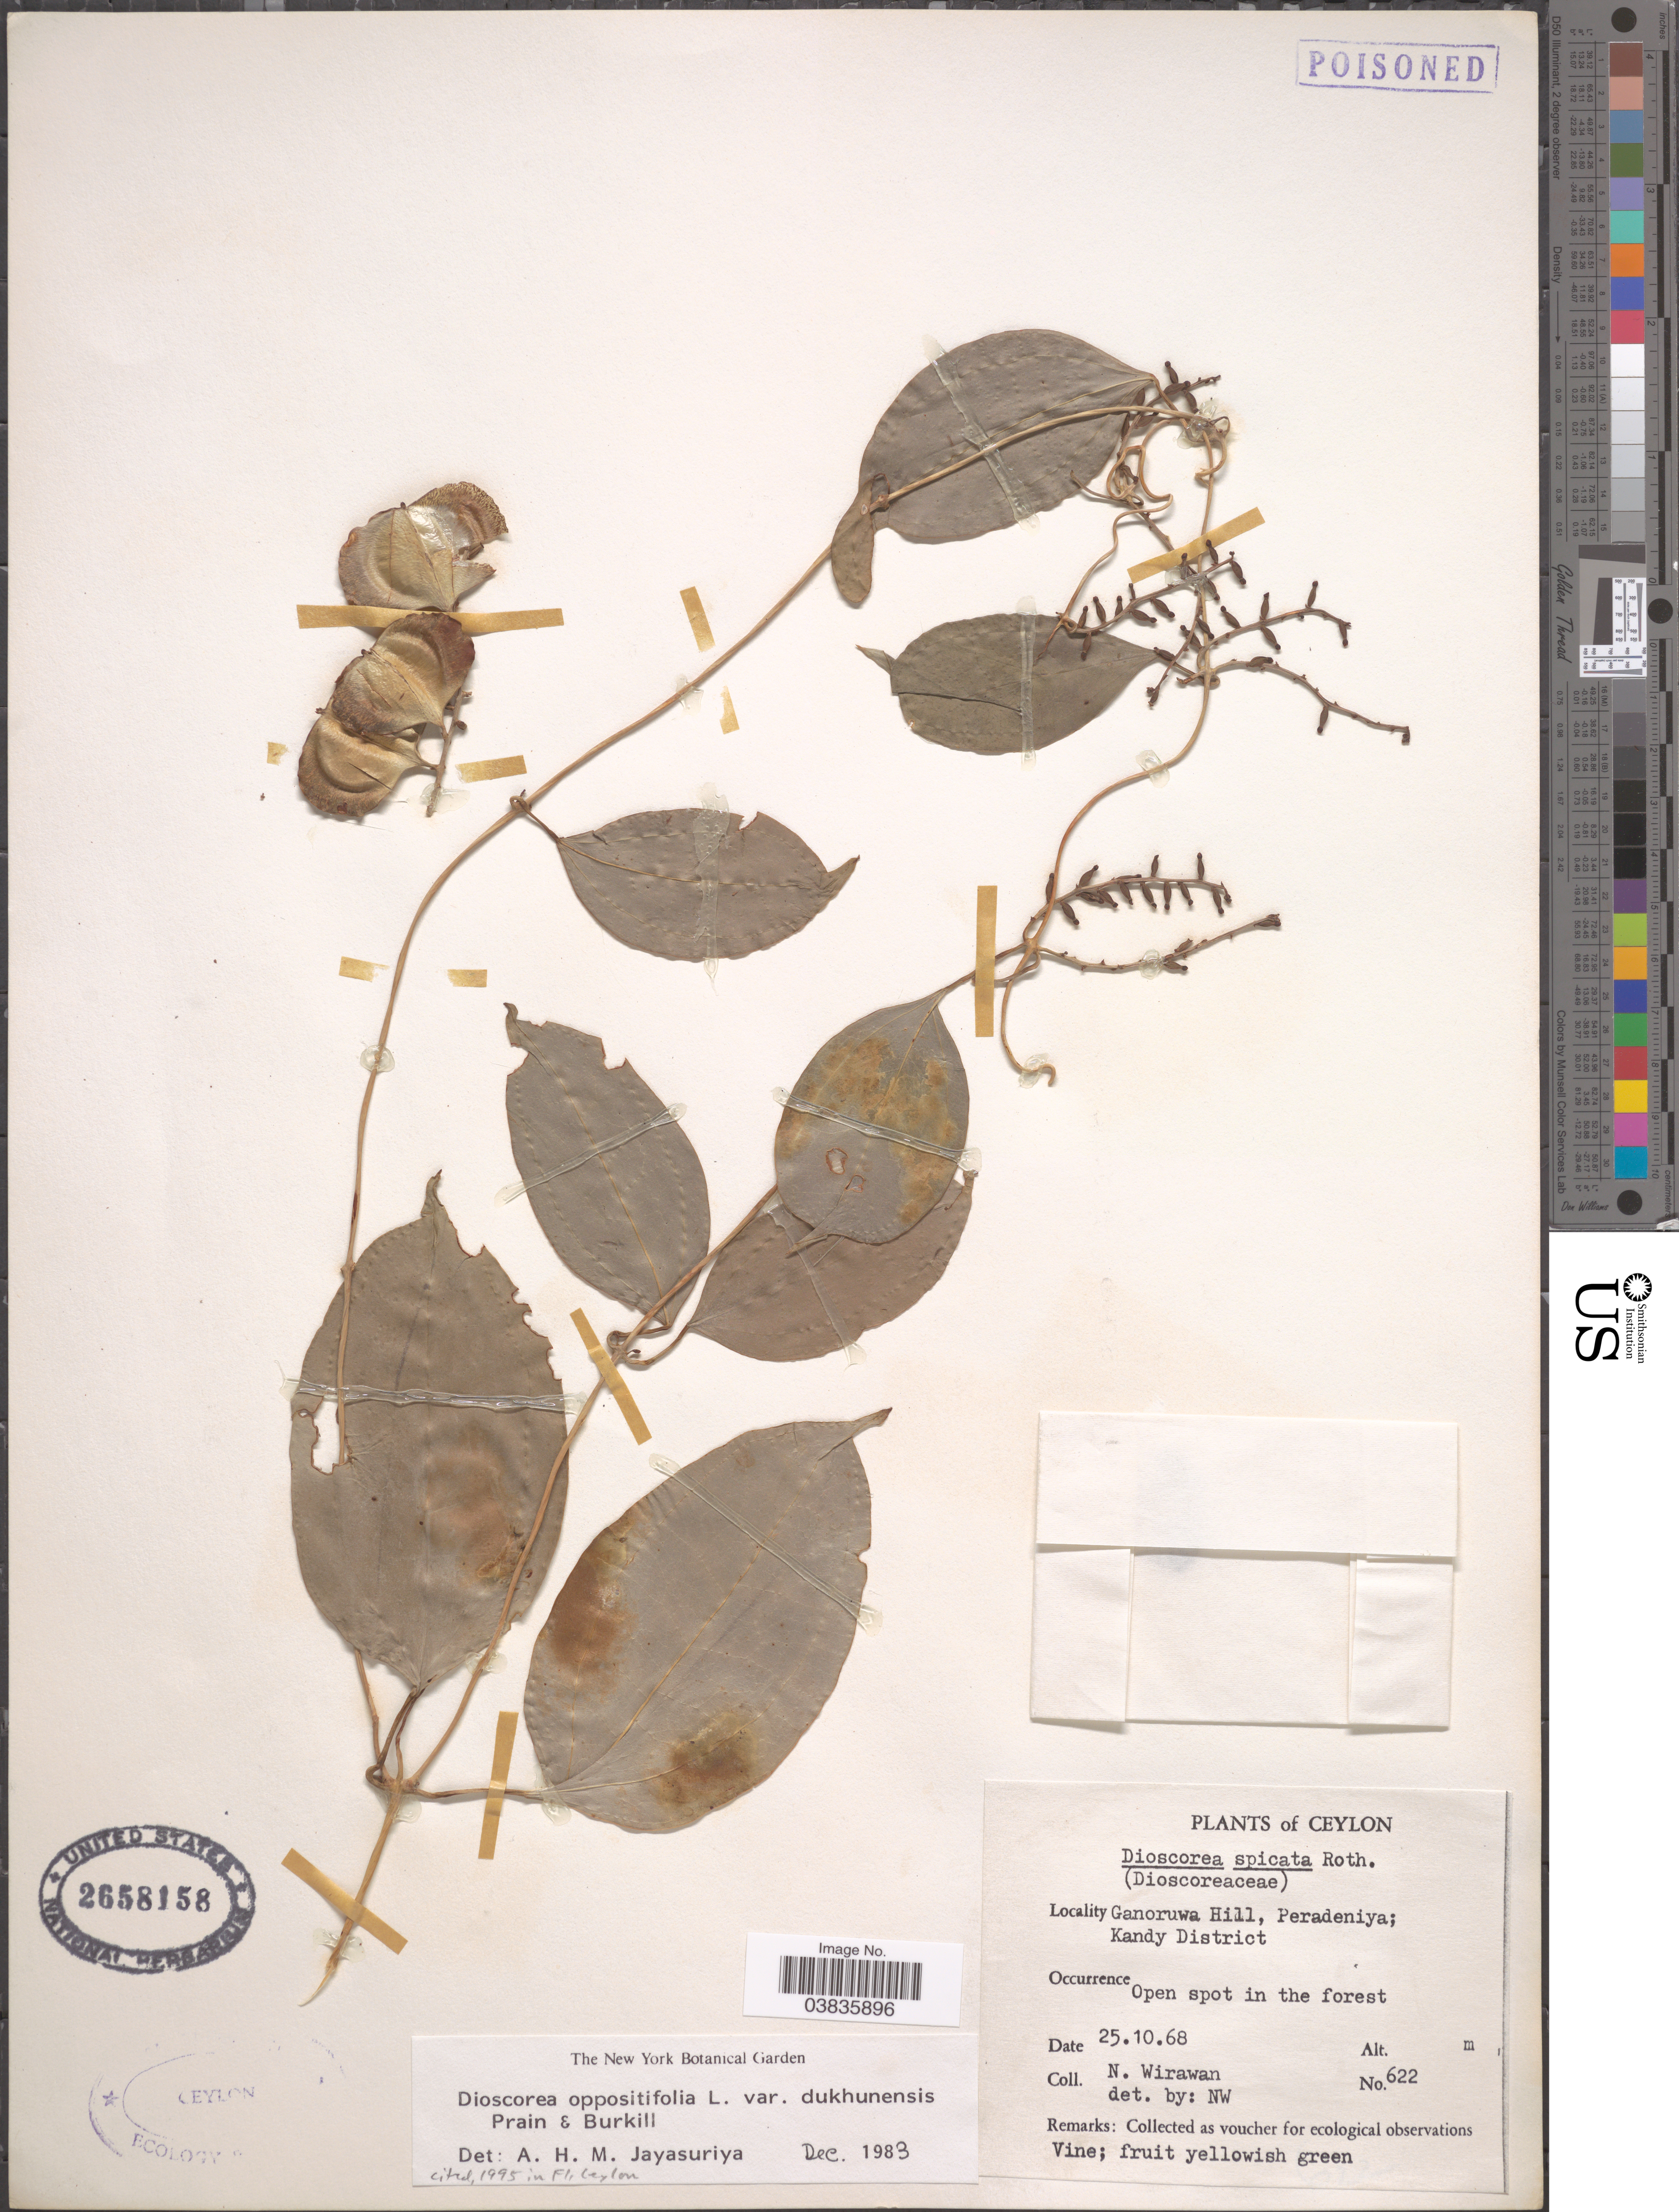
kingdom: Plantae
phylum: Tracheophyta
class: Liliopsida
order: Dioscoreales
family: Dioscoreaceae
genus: Dioscorea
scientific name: Dioscorea oppositifolia var. dukhunensis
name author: Prain & Burkill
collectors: N. Wirawan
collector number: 622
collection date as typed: Transcribed d/m/y: 25/10/68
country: Sri Lanka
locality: Ceylon. Ganoruwa Hill, Peradeniya; Kandy District.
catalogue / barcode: US 2658158